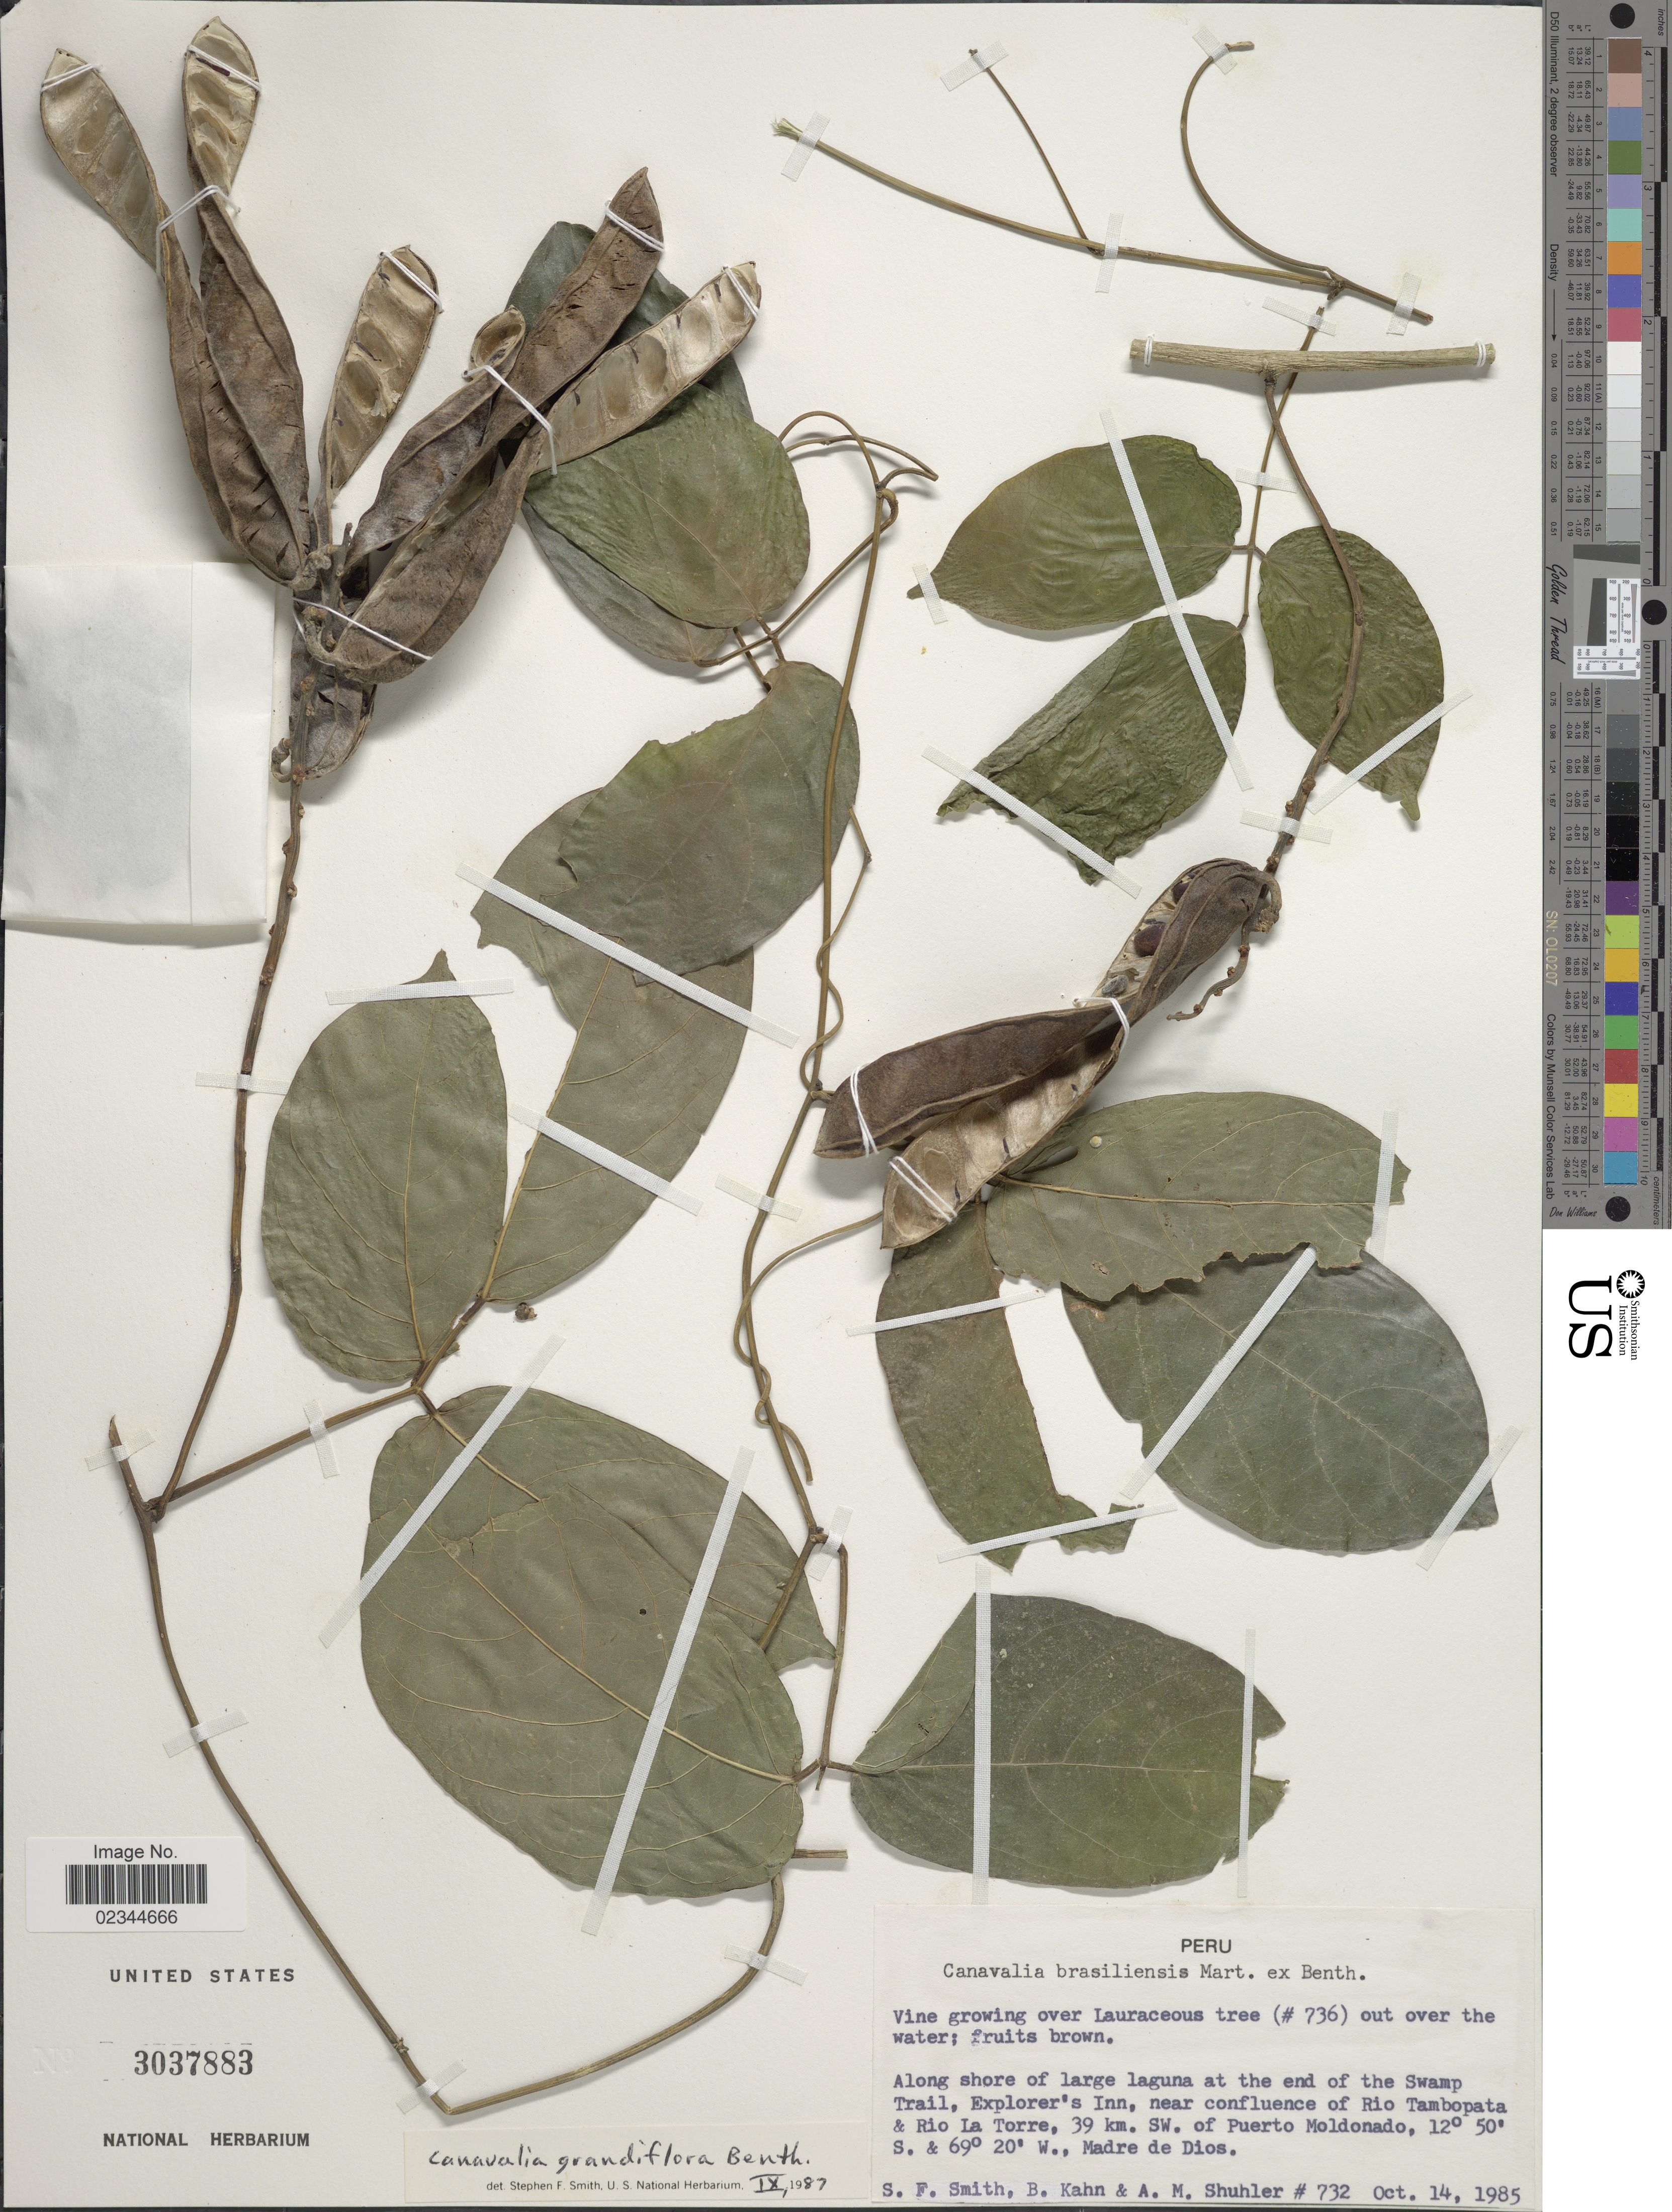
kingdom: Plantae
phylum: Tracheophyta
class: Magnoliopsida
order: Fabales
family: Fabaceae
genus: Canavalia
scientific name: Canavalia grandiflora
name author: Benth.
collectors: S.F. Smith, B. Kahn & A. Shuhler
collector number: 732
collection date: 1985-10-14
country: Peru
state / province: Madre de Dios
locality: Along shore of large laguna at the end of the Swamp Trail, Explorer's Inn, near confluence of Rio Tambopata & Rio La Torre, 39 km. SW. of Puerto Moldonado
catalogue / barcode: US 3037883